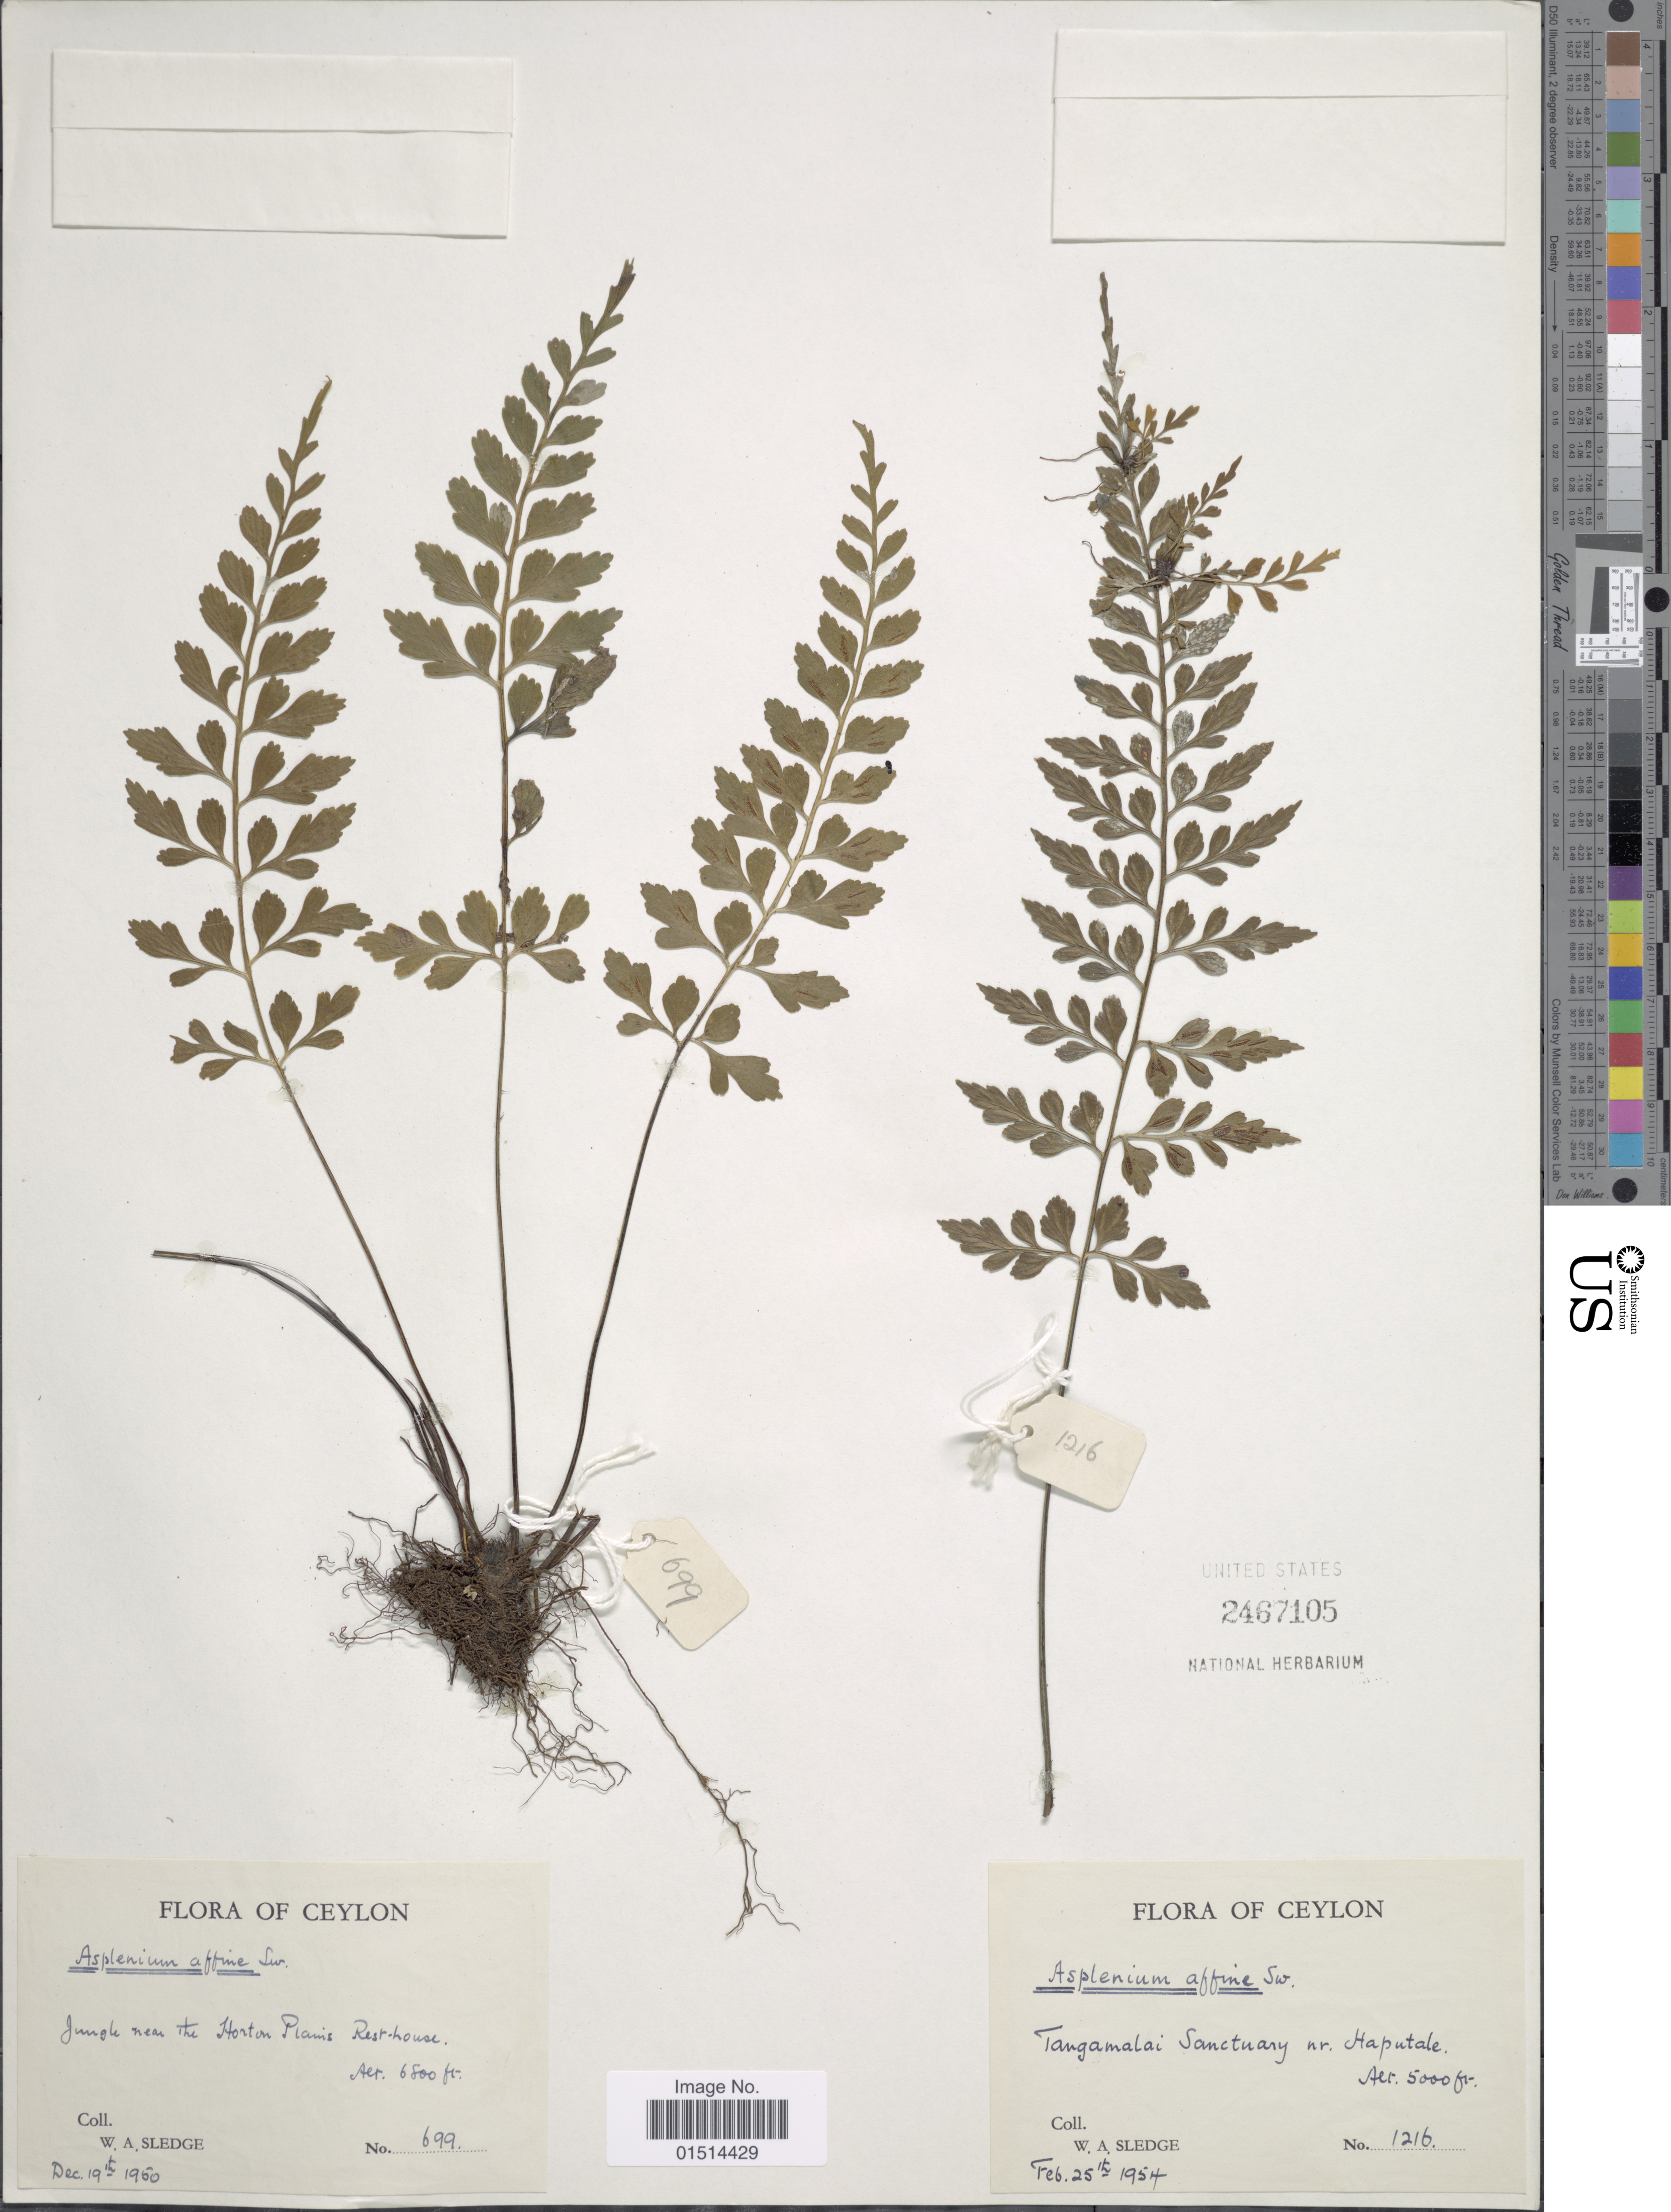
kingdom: Plantae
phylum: Tracheophyta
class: Polypodiopsida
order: Polypodiales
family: Aspleniaceae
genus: Asplenium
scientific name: Asplenium affine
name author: Sw.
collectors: W. A. Sledge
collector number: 699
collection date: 1950-12-19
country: Sri Lanka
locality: Ceylon, Jungle near the Horton Plains Rest-house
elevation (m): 1981